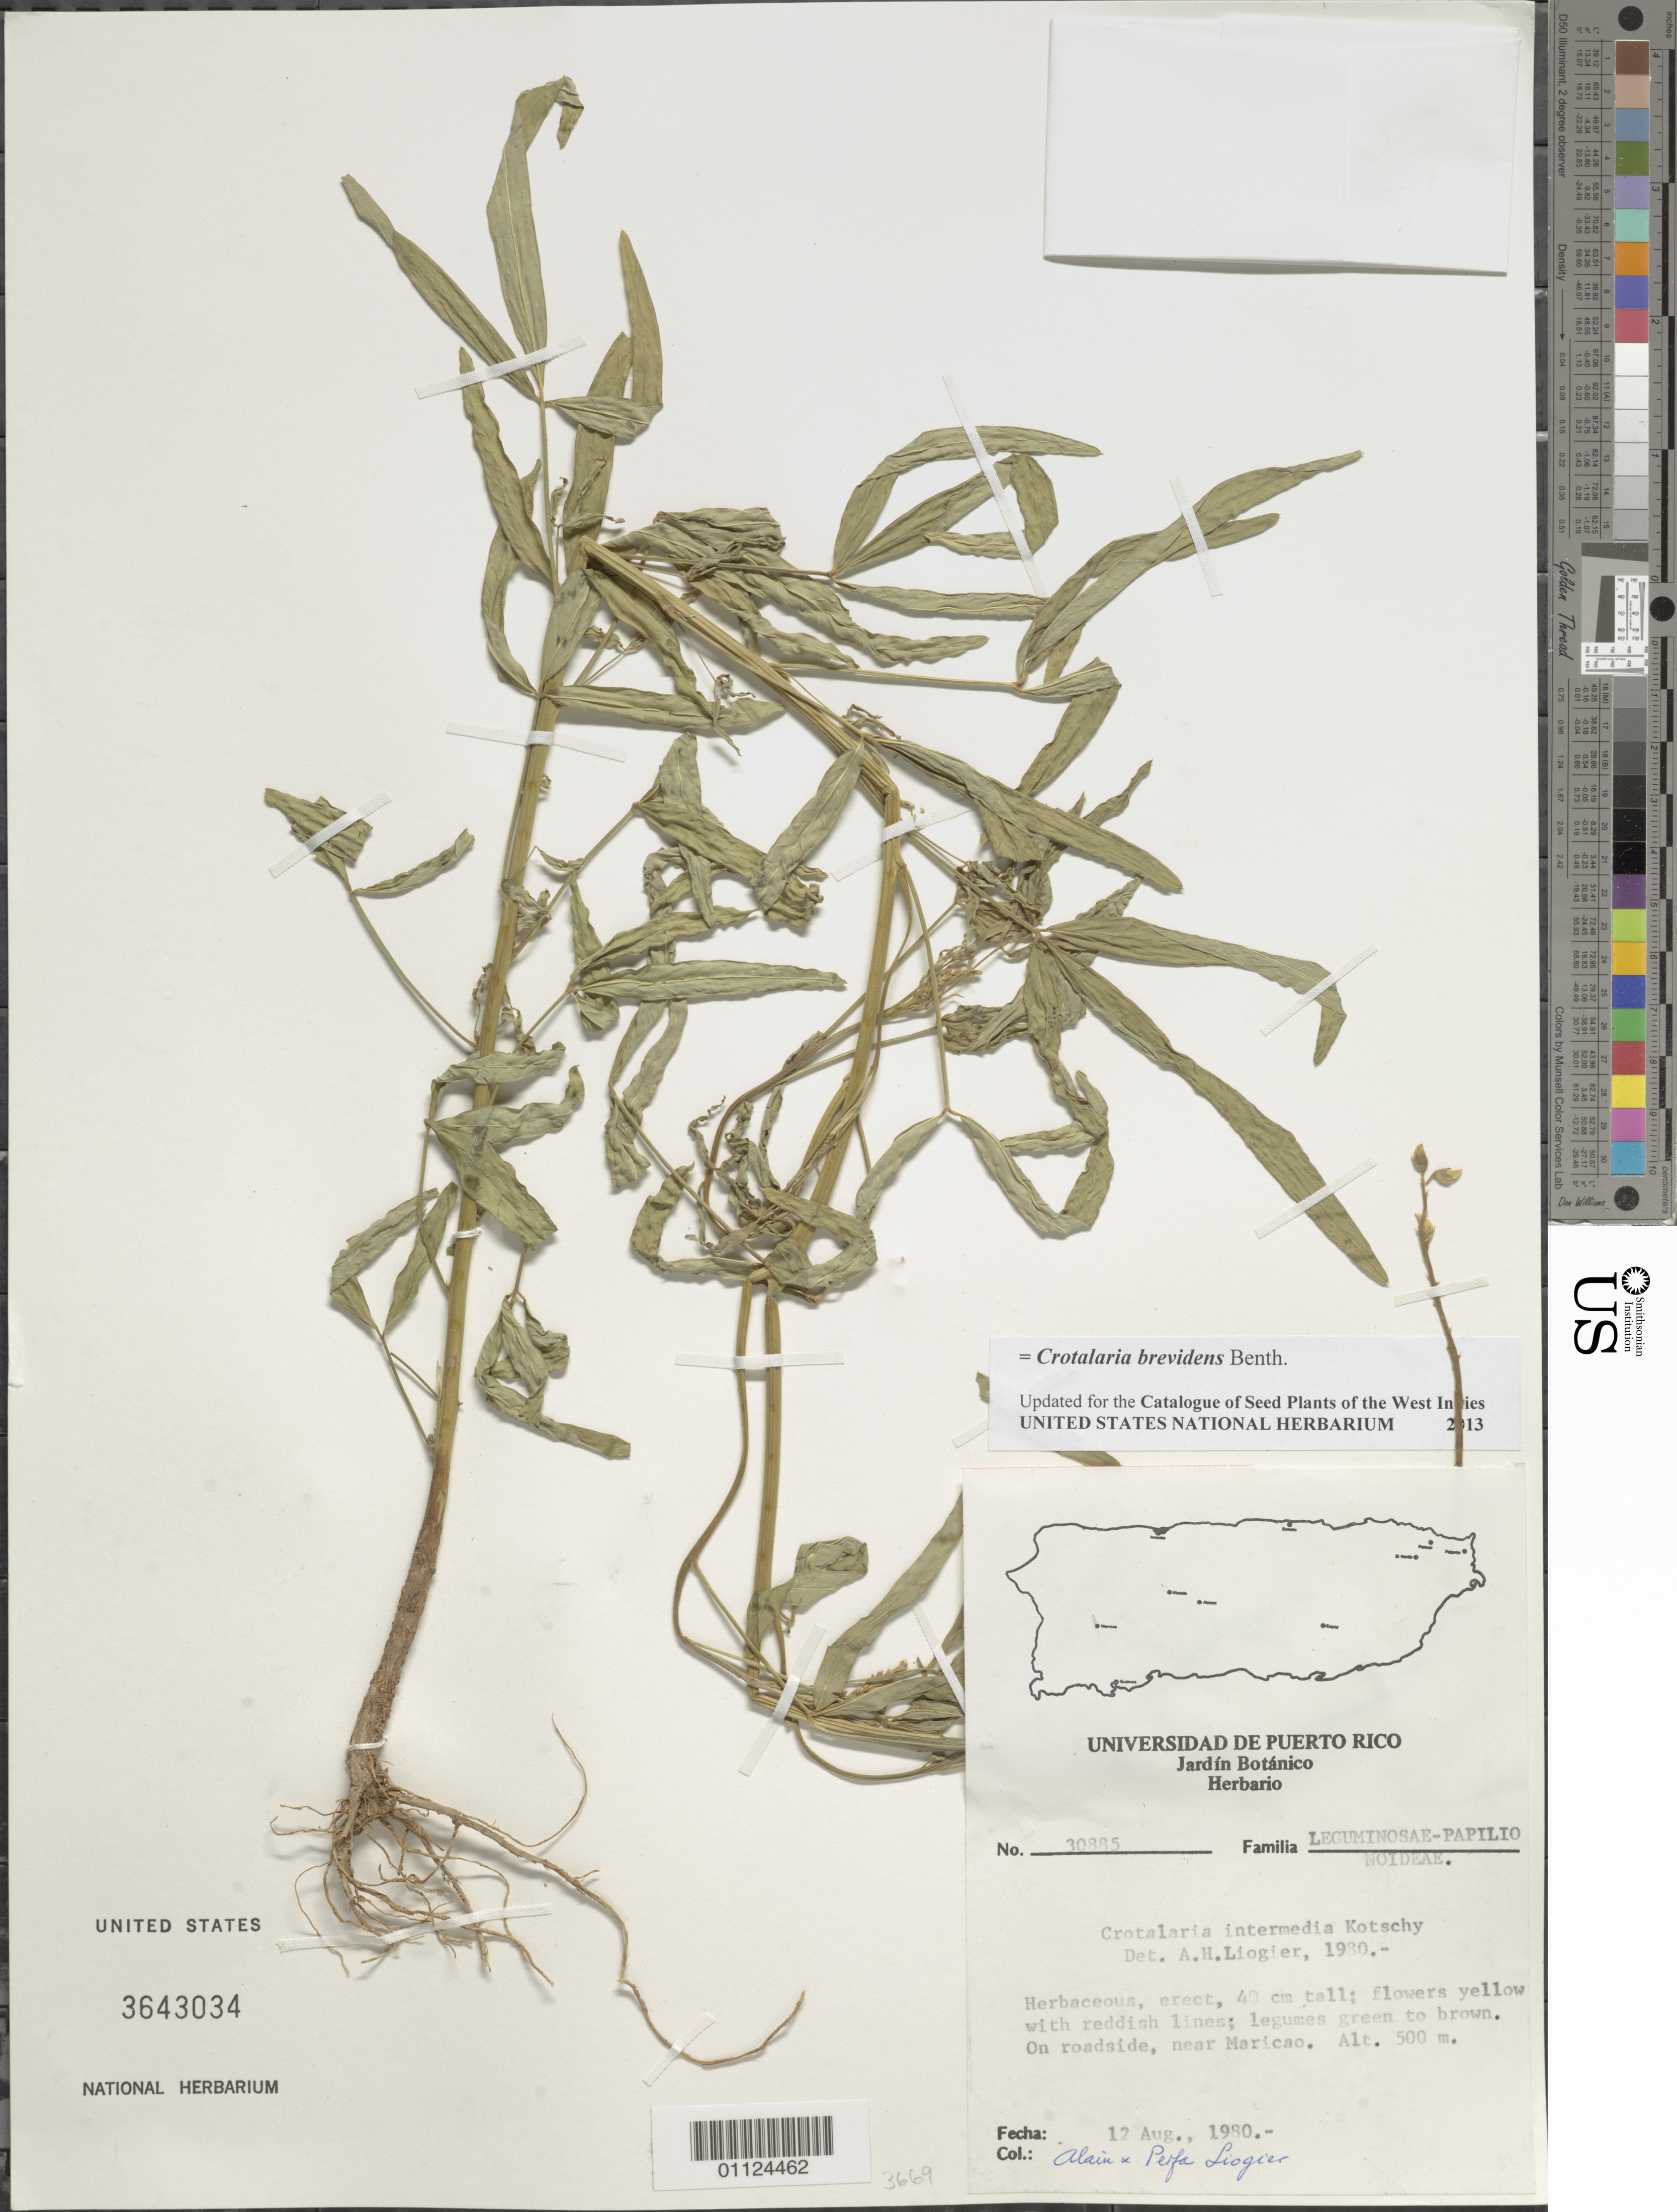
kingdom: Plantae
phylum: Tracheophyta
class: Magnoliopsida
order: Fabales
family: Fabaceae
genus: Crotalaria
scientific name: Crotalaria brevidens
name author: Benth.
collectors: A. H. Liogier & M. P. Liogier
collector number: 30885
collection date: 1980-08-12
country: Puerto Rico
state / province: Maricao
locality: Maricao, near.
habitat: On roadside.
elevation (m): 500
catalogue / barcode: US 3643034